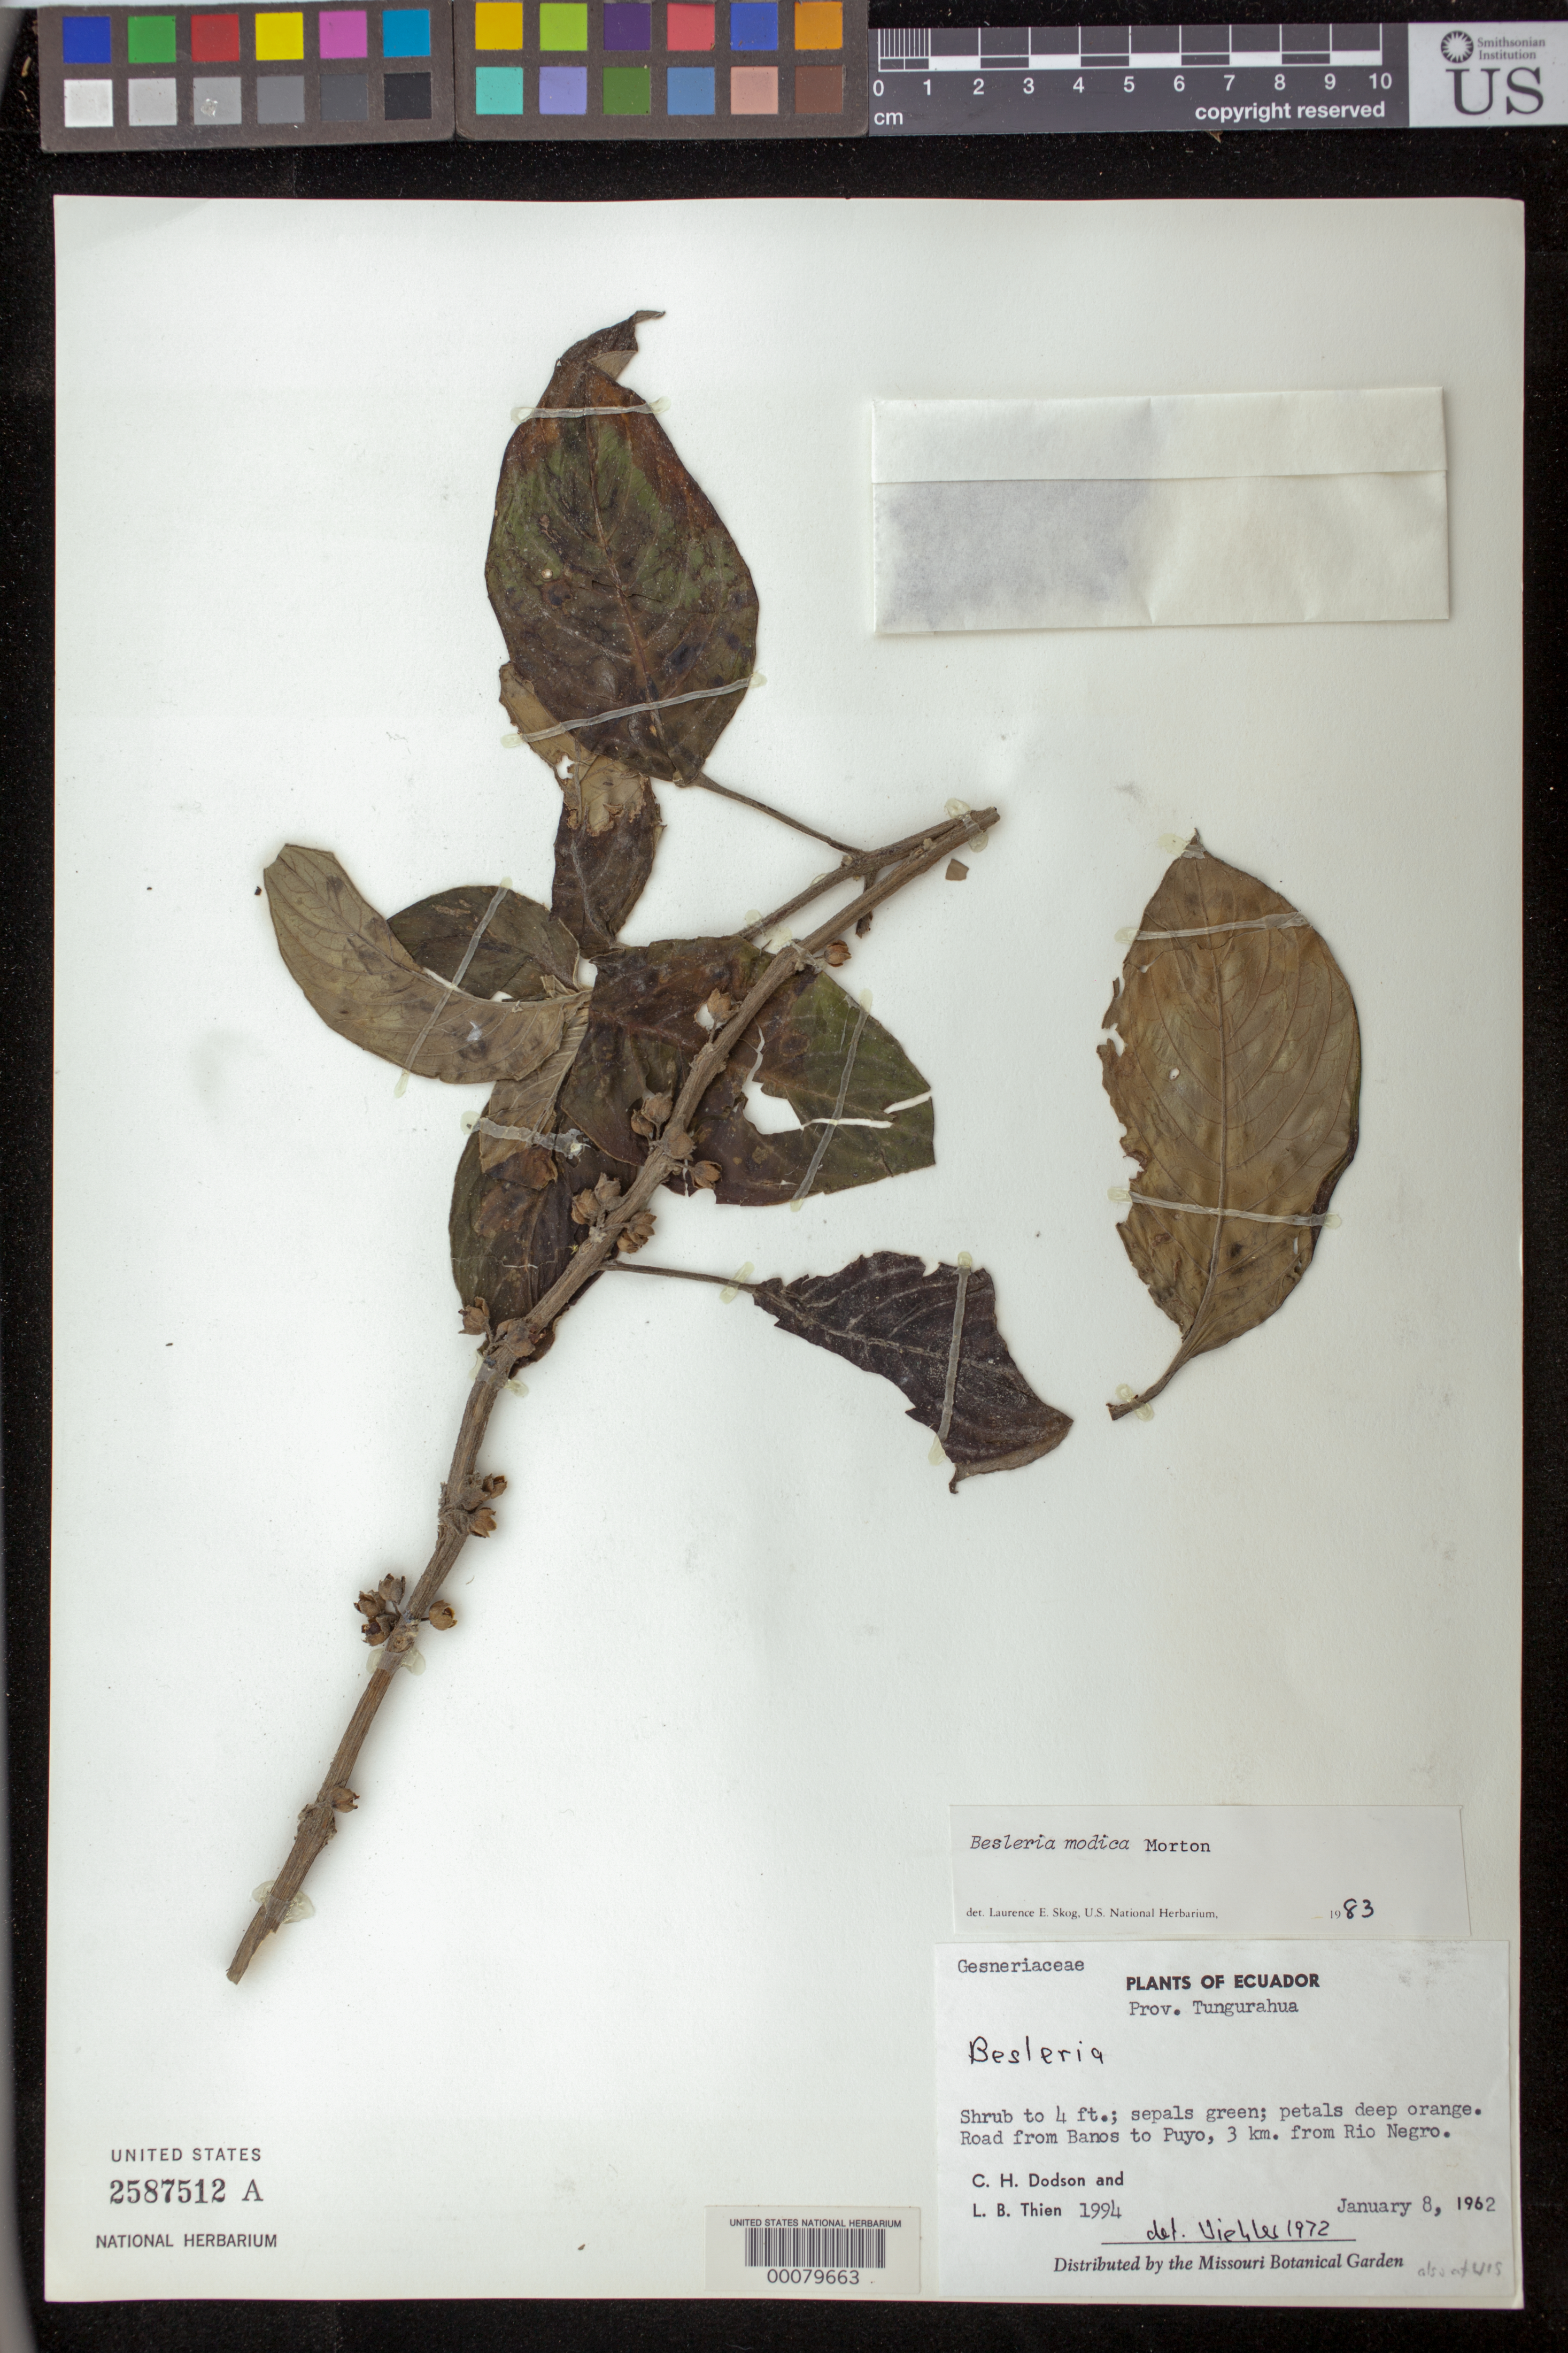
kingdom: Plantae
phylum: Tracheophyta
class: Magnoliopsida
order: Lamiales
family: Gesneriaceae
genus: Besleria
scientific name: Besleria modica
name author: C.V. Morton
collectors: C. H. Dodson & L. Thien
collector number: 1994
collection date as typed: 08 Jan 1962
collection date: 1962-01-08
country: Ecuador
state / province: Tungurahua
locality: Road from Banos to Puyo, 3 km from Rio Negro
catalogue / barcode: US 2587512A